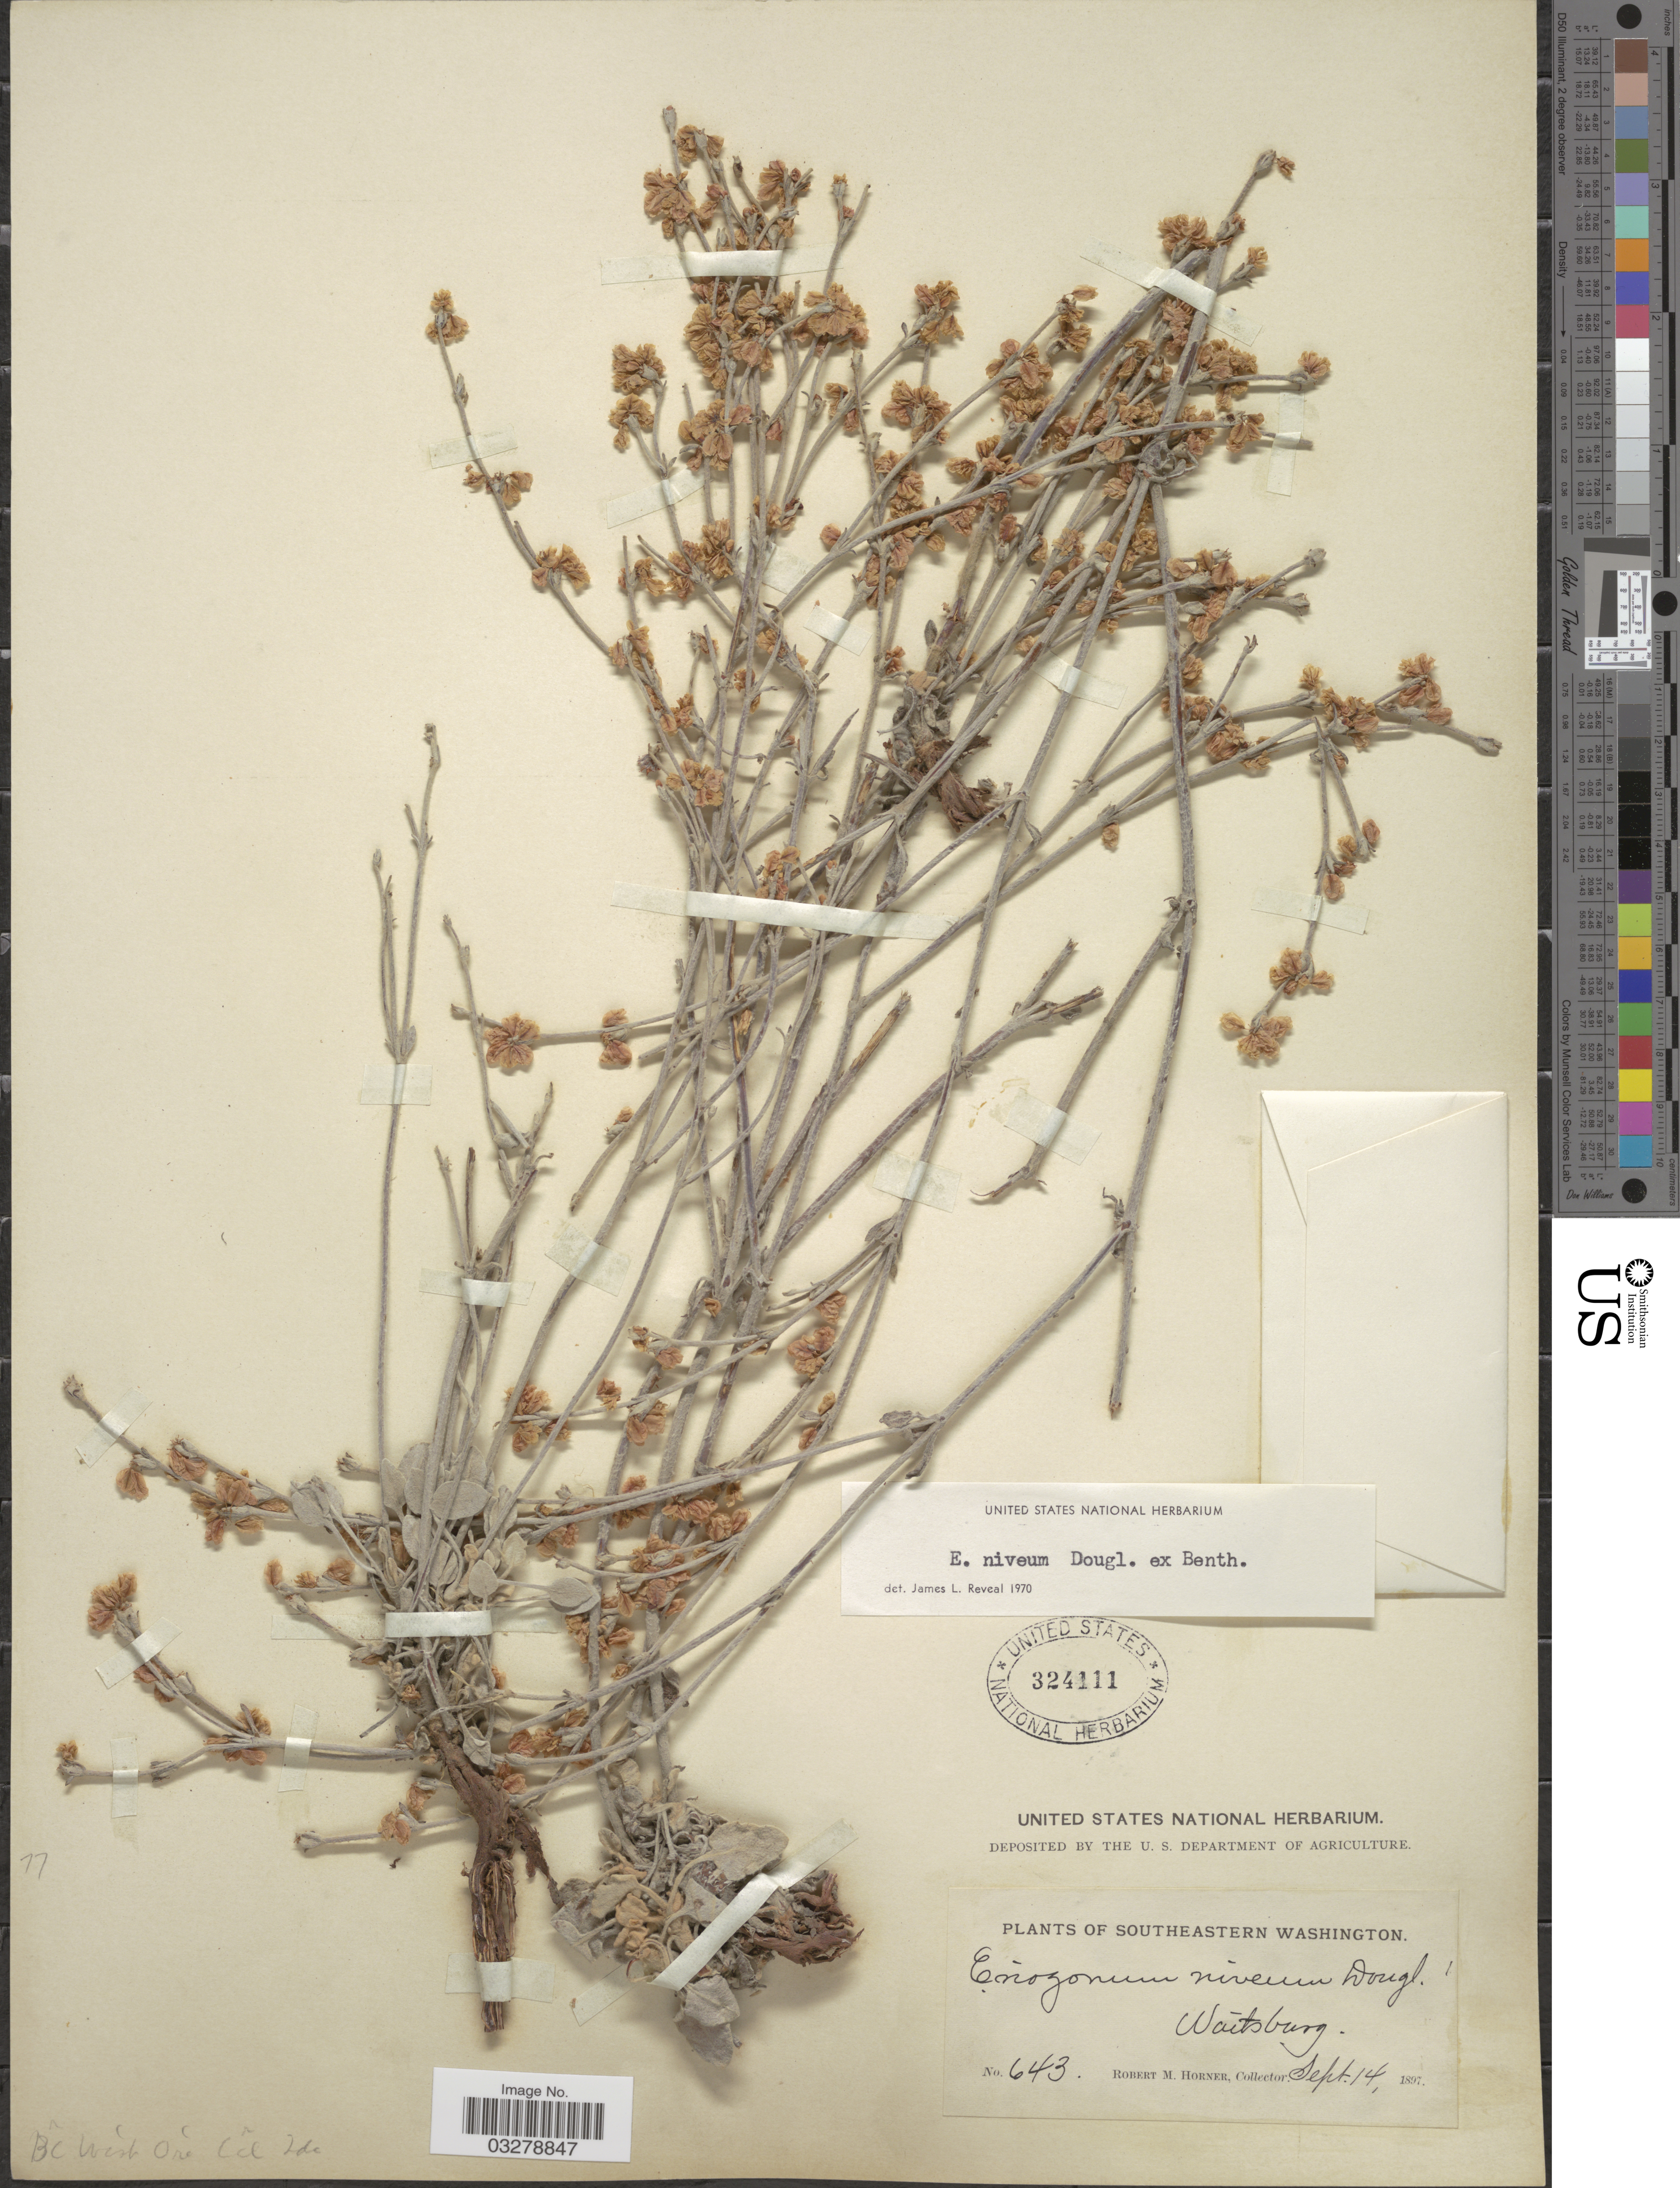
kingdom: Plantae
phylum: Tracheophyta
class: Magnoliopsida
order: Caryophyllales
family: Polygonaceae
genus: Eriogonum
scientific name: Eriogonum niverum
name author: Douglas ex Benth.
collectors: R. Horner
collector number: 643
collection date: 1897-09-14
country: United States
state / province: Washington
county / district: Walla Walla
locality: Southeastern Washington. Waitsburg.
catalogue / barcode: US 324111